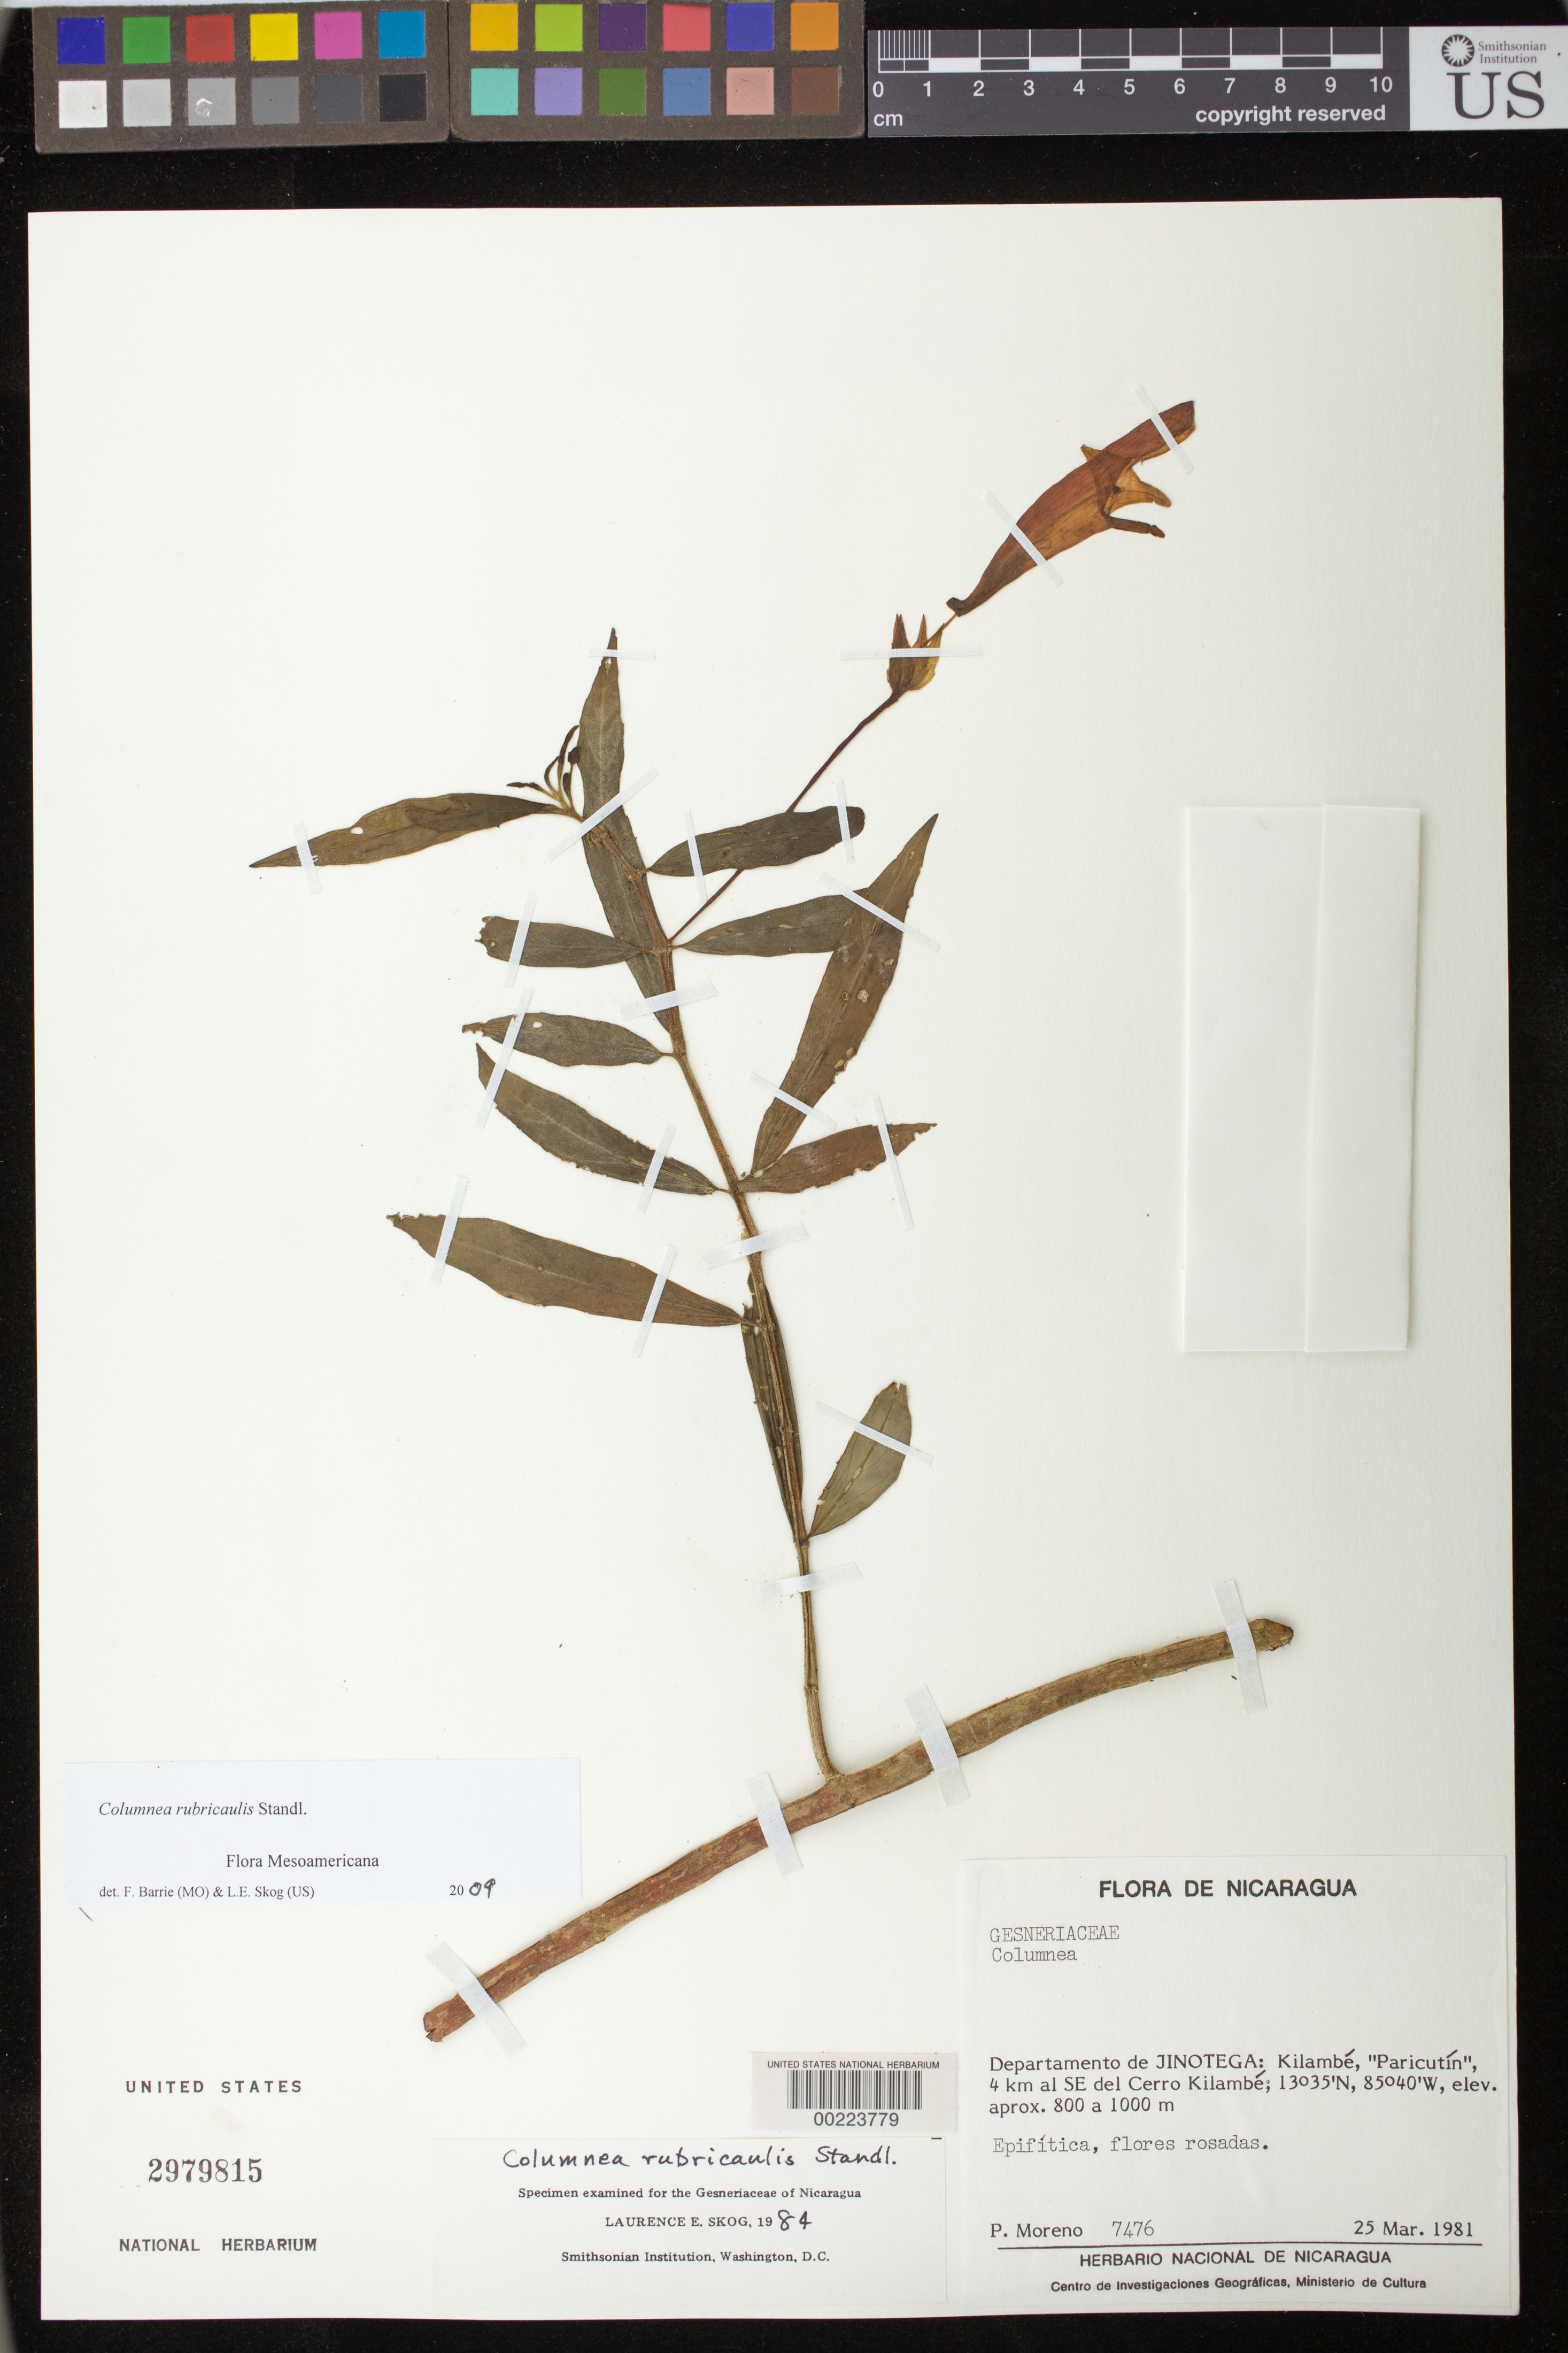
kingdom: Plantae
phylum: Tracheophyta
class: Magnoliopsida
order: Lamiales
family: Gesneriaceae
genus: Columnea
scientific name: Columnea rubricaulis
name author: Standl.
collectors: P. Moreno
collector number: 7476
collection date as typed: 25 Mar 1981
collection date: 1981-03-25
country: Nicaragua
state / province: Jinotega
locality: Kilambé, "Paricutín", 4 km del SE of Cerro Kilambé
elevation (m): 800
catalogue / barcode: US 2979815